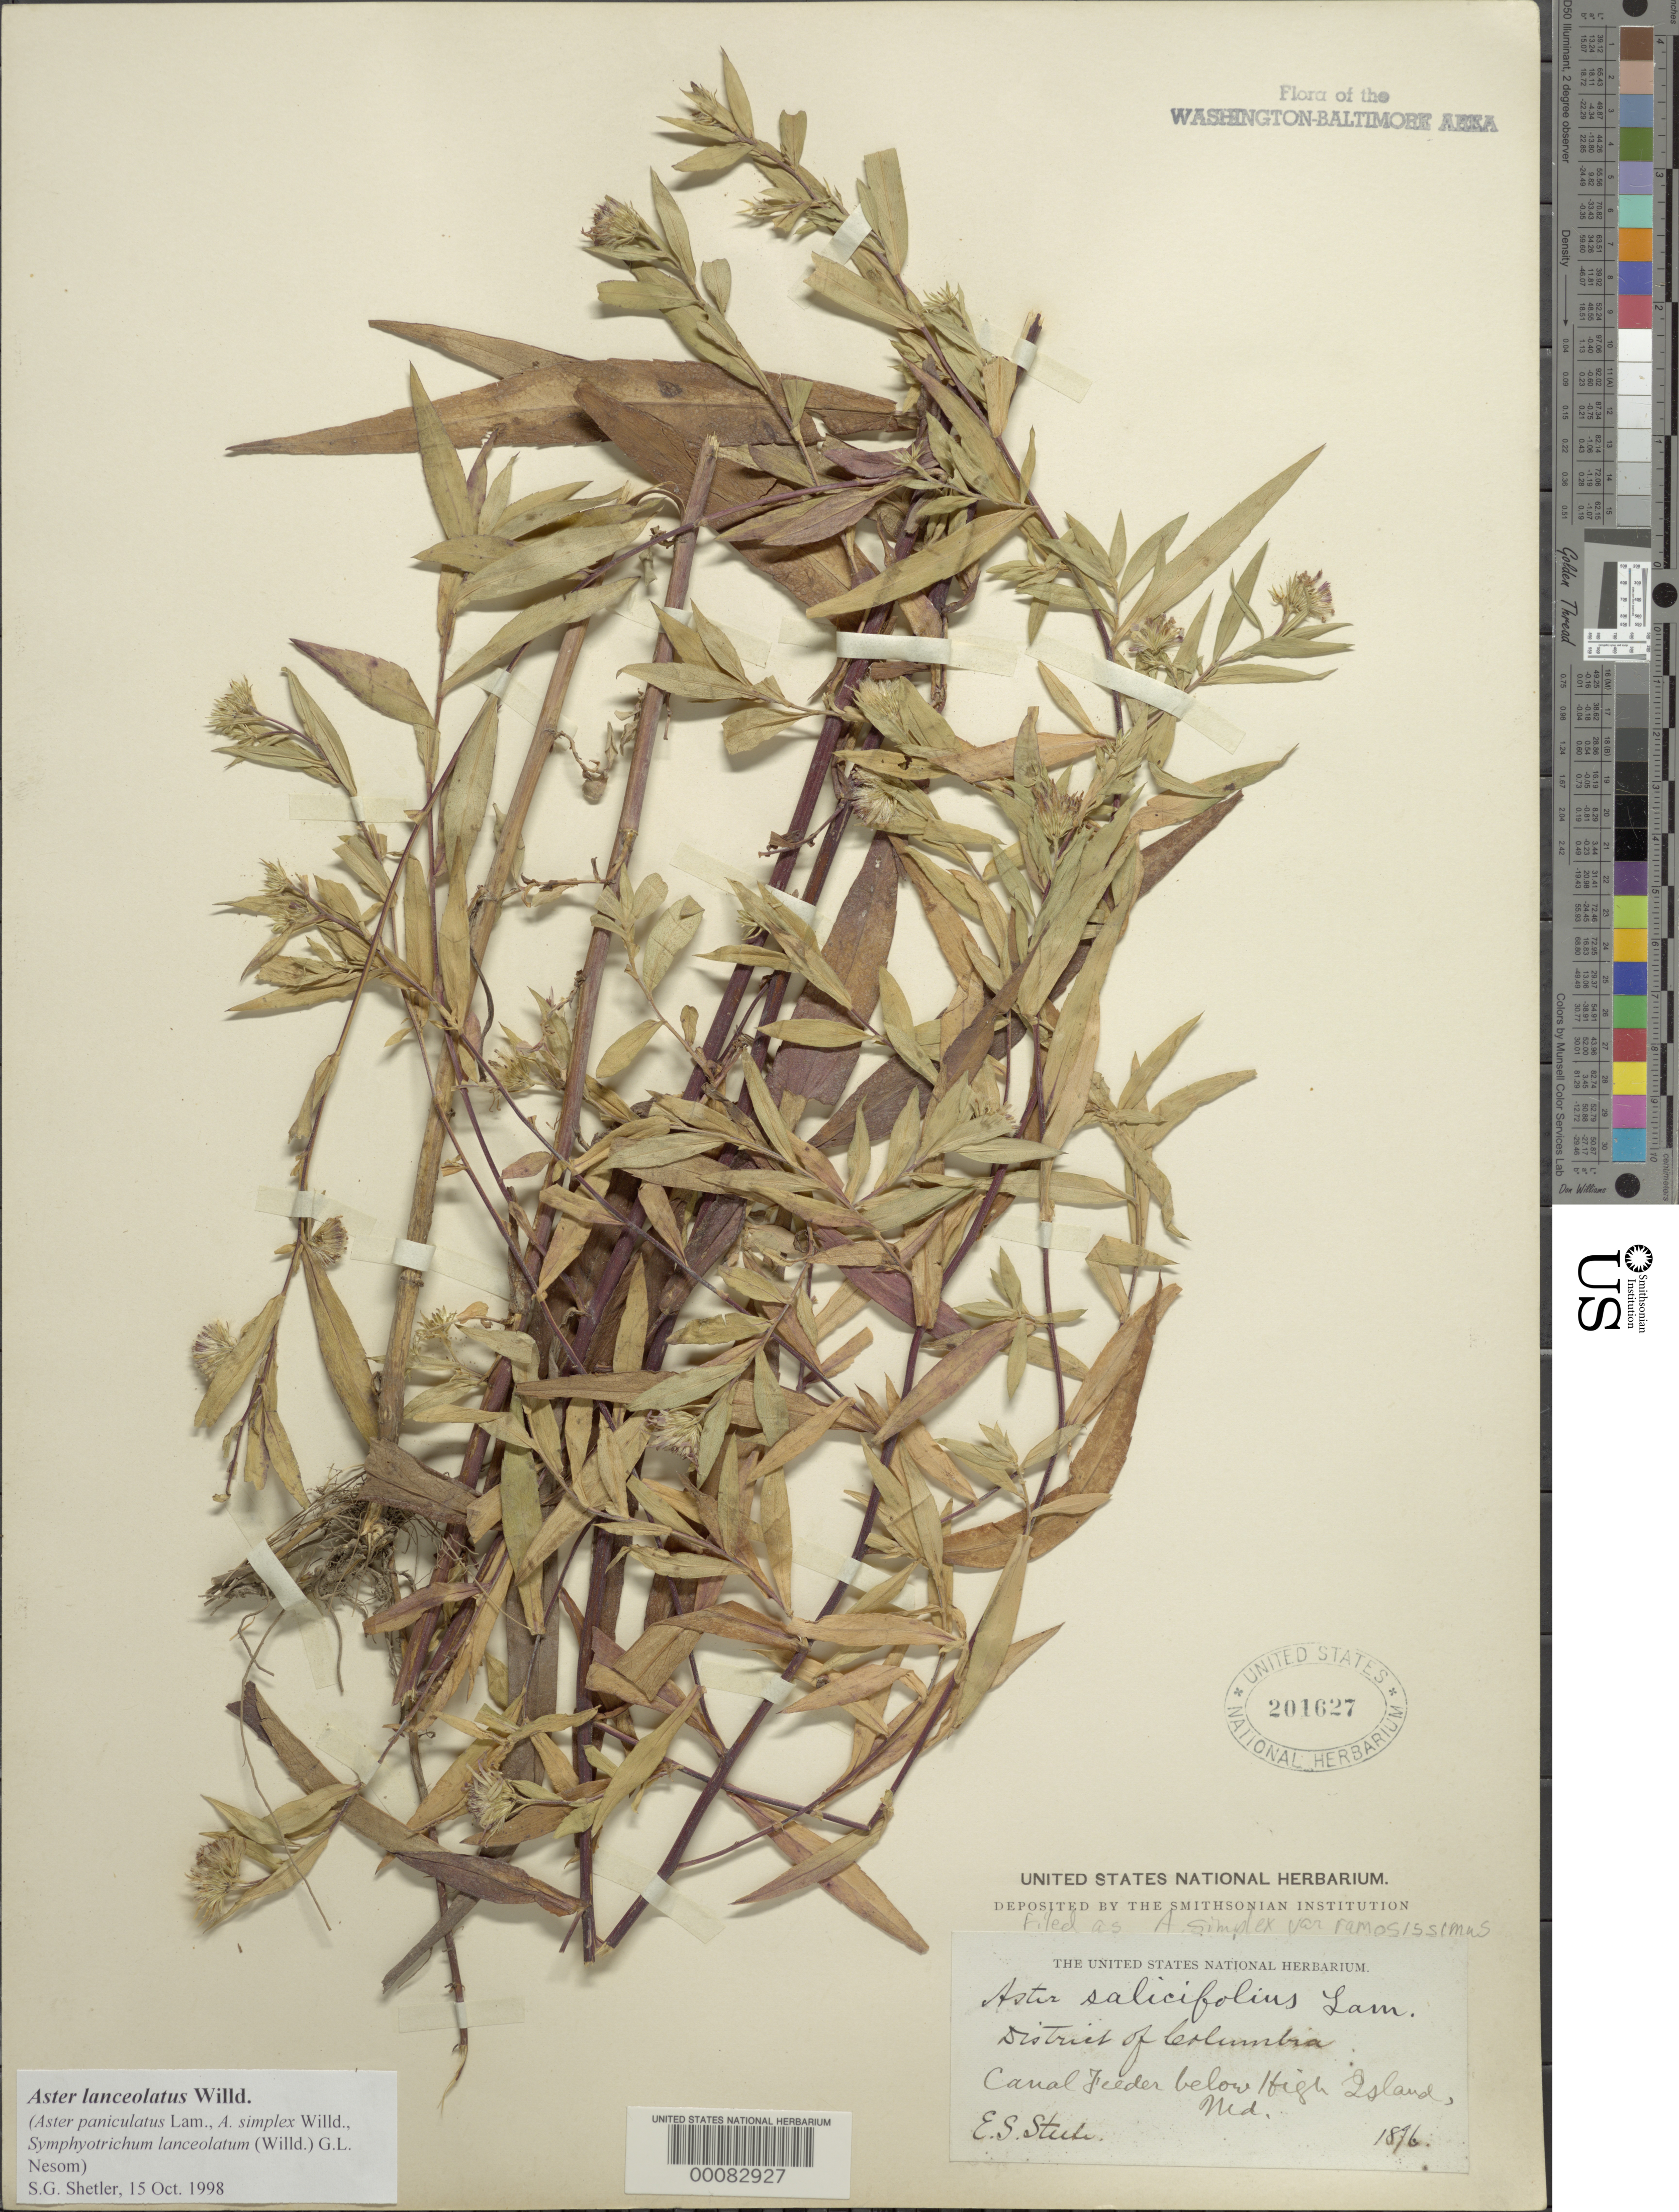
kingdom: Plantae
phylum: Tracheophyta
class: Magnoliopsida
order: Asterales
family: Asteraceae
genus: Symphyotrichum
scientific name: Symphyotrichum lanceolatum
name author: (Willd.) G.L. Nesom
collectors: E. Steele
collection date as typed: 1896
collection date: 1896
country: United States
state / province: Maryland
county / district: Montgomery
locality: Canal Feeder below High Island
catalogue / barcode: US 201627